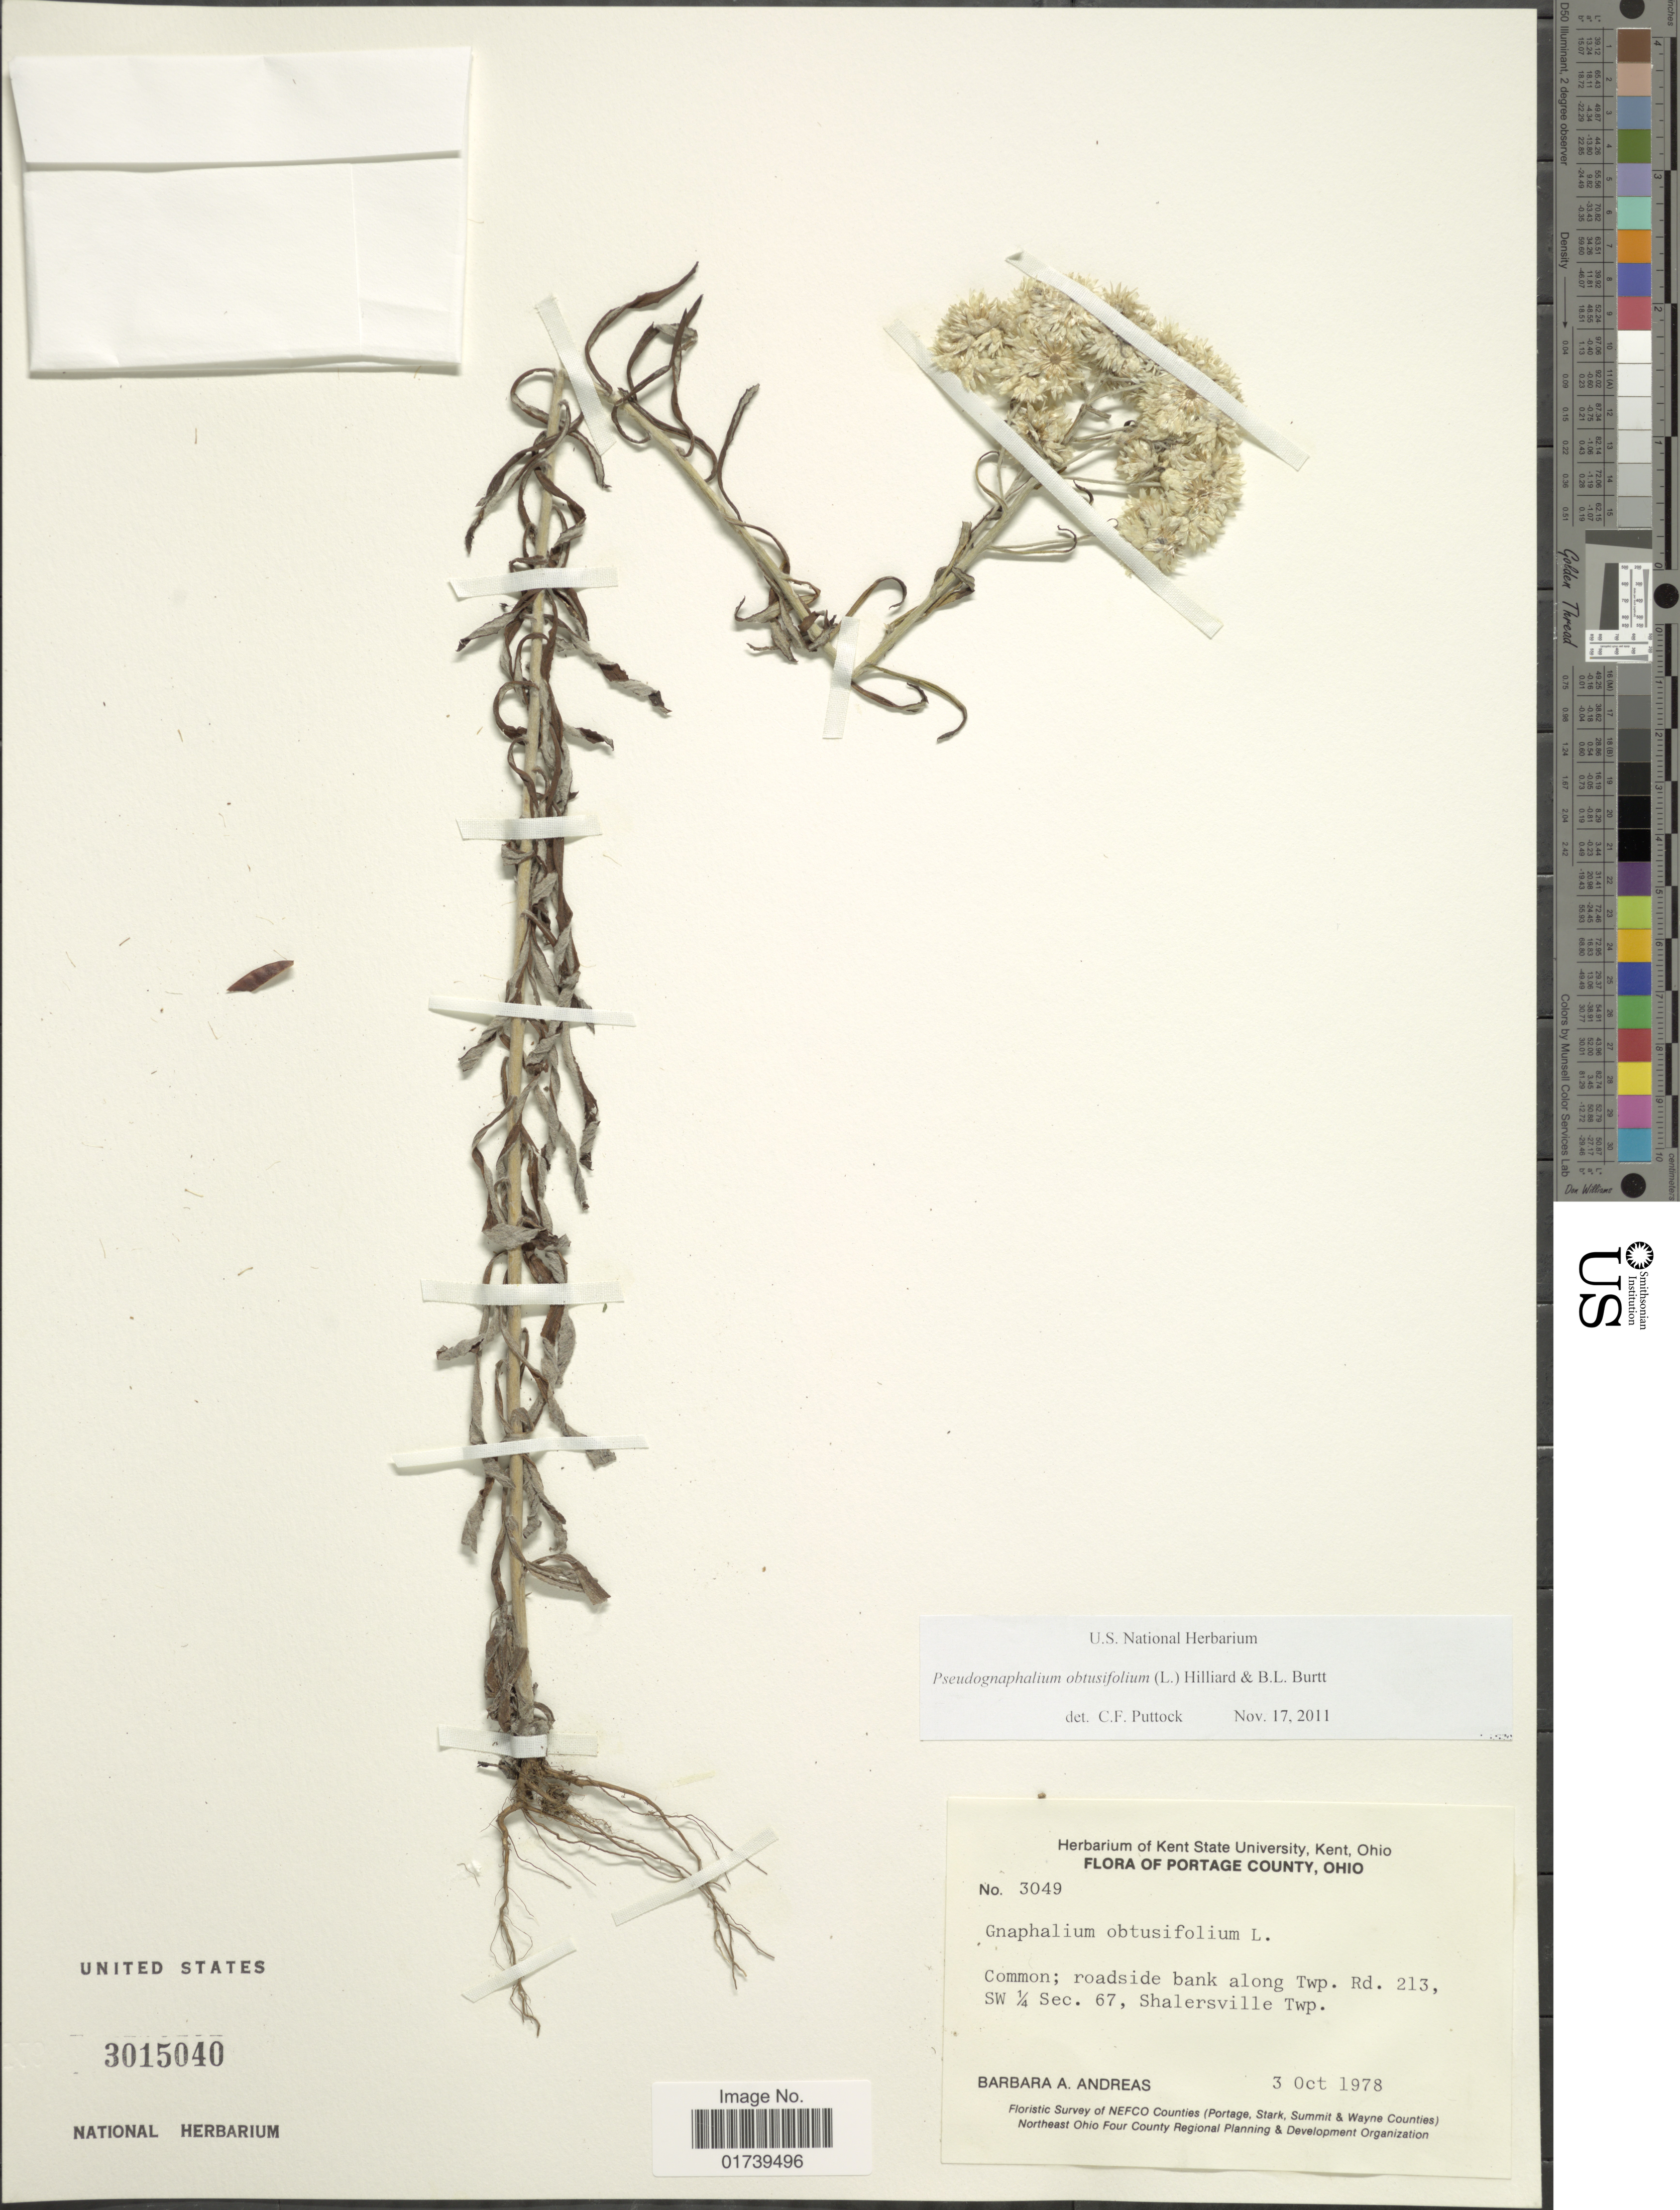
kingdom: Plantae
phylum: Tracheophyta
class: Magnoliopsida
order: Asterales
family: Asteraceae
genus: Pseudognaphalium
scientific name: Pseudognaphalium obtusifolium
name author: (L.) Hilliard & B.L. Burtt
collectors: B. A. Andreas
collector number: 3049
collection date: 1978-10-03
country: United States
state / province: Ohio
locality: Portage County, along Twp. Rd. 213, SW 1/4 Sec. 67, Shalersville Twp.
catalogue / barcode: US 3015040